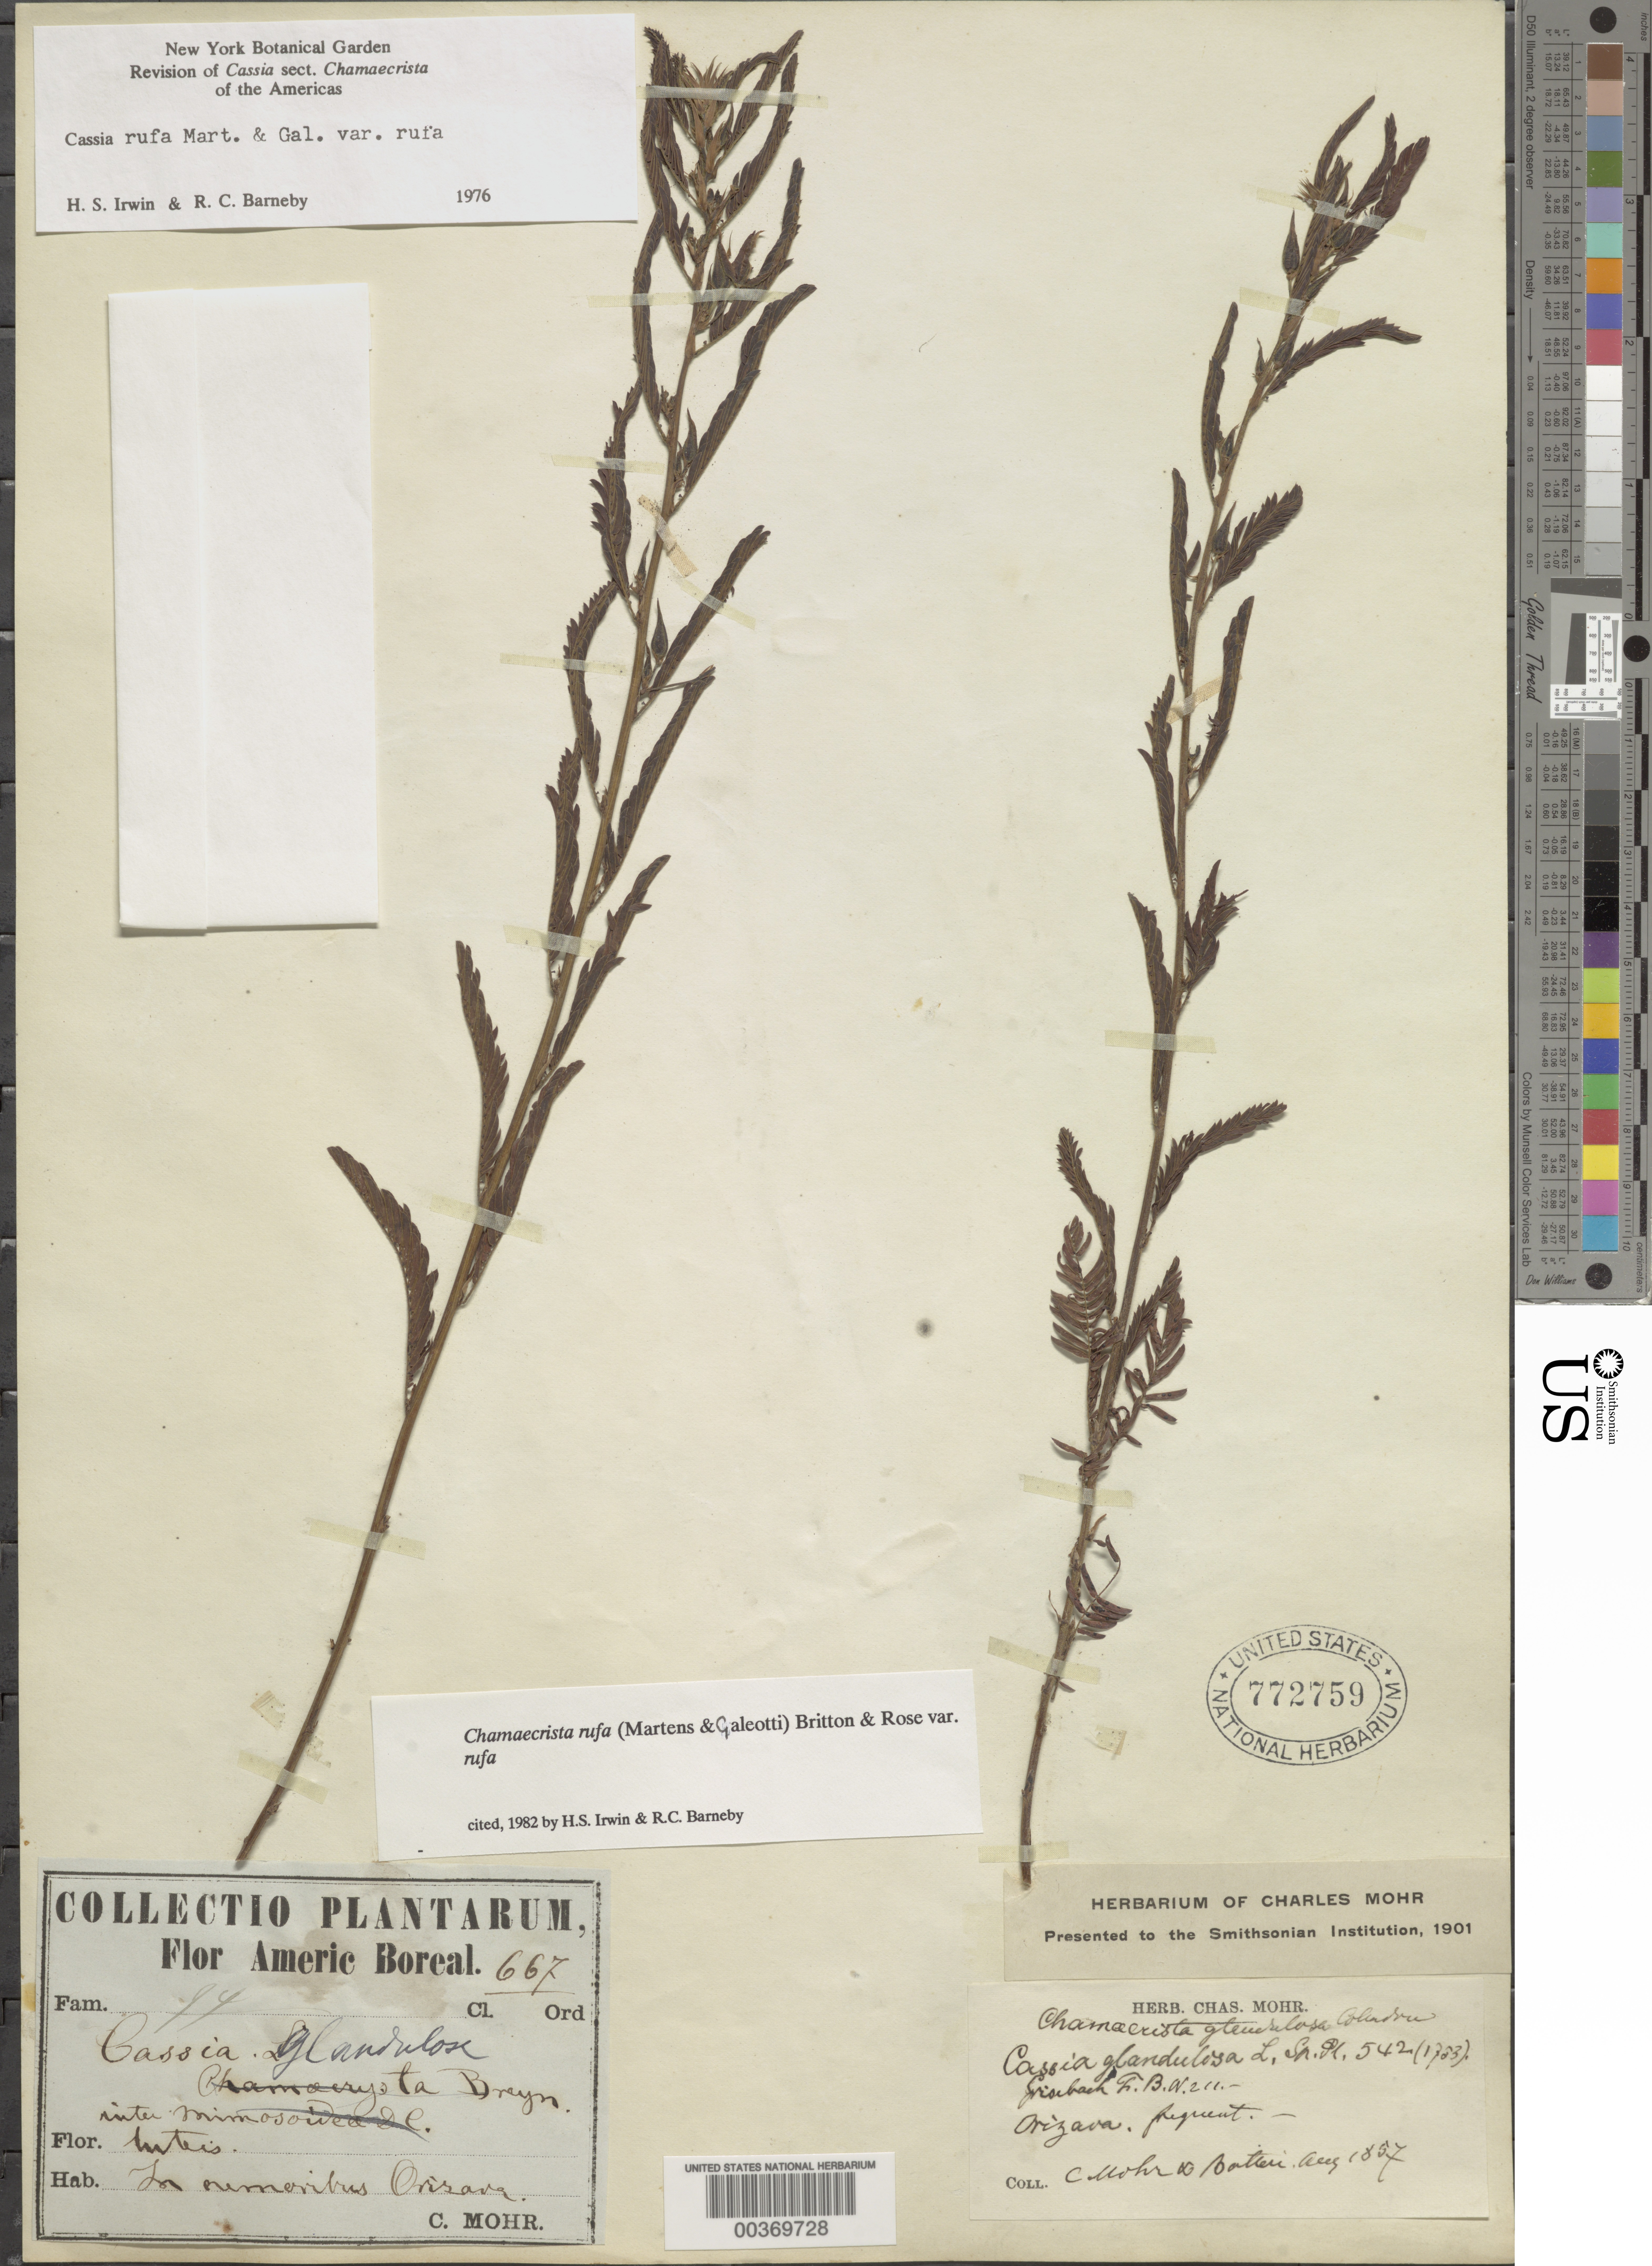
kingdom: Plantae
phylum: Tracheophyta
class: Magnoliopsida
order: Fabales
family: Fabaceae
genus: Chamaecrista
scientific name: Chamaecrista rufa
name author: Britton & Rose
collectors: C. T. Mohr & -. Bollen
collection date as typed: Aug 1857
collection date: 1857-08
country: Mexico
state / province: Michoacán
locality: Orizava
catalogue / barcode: US 772759